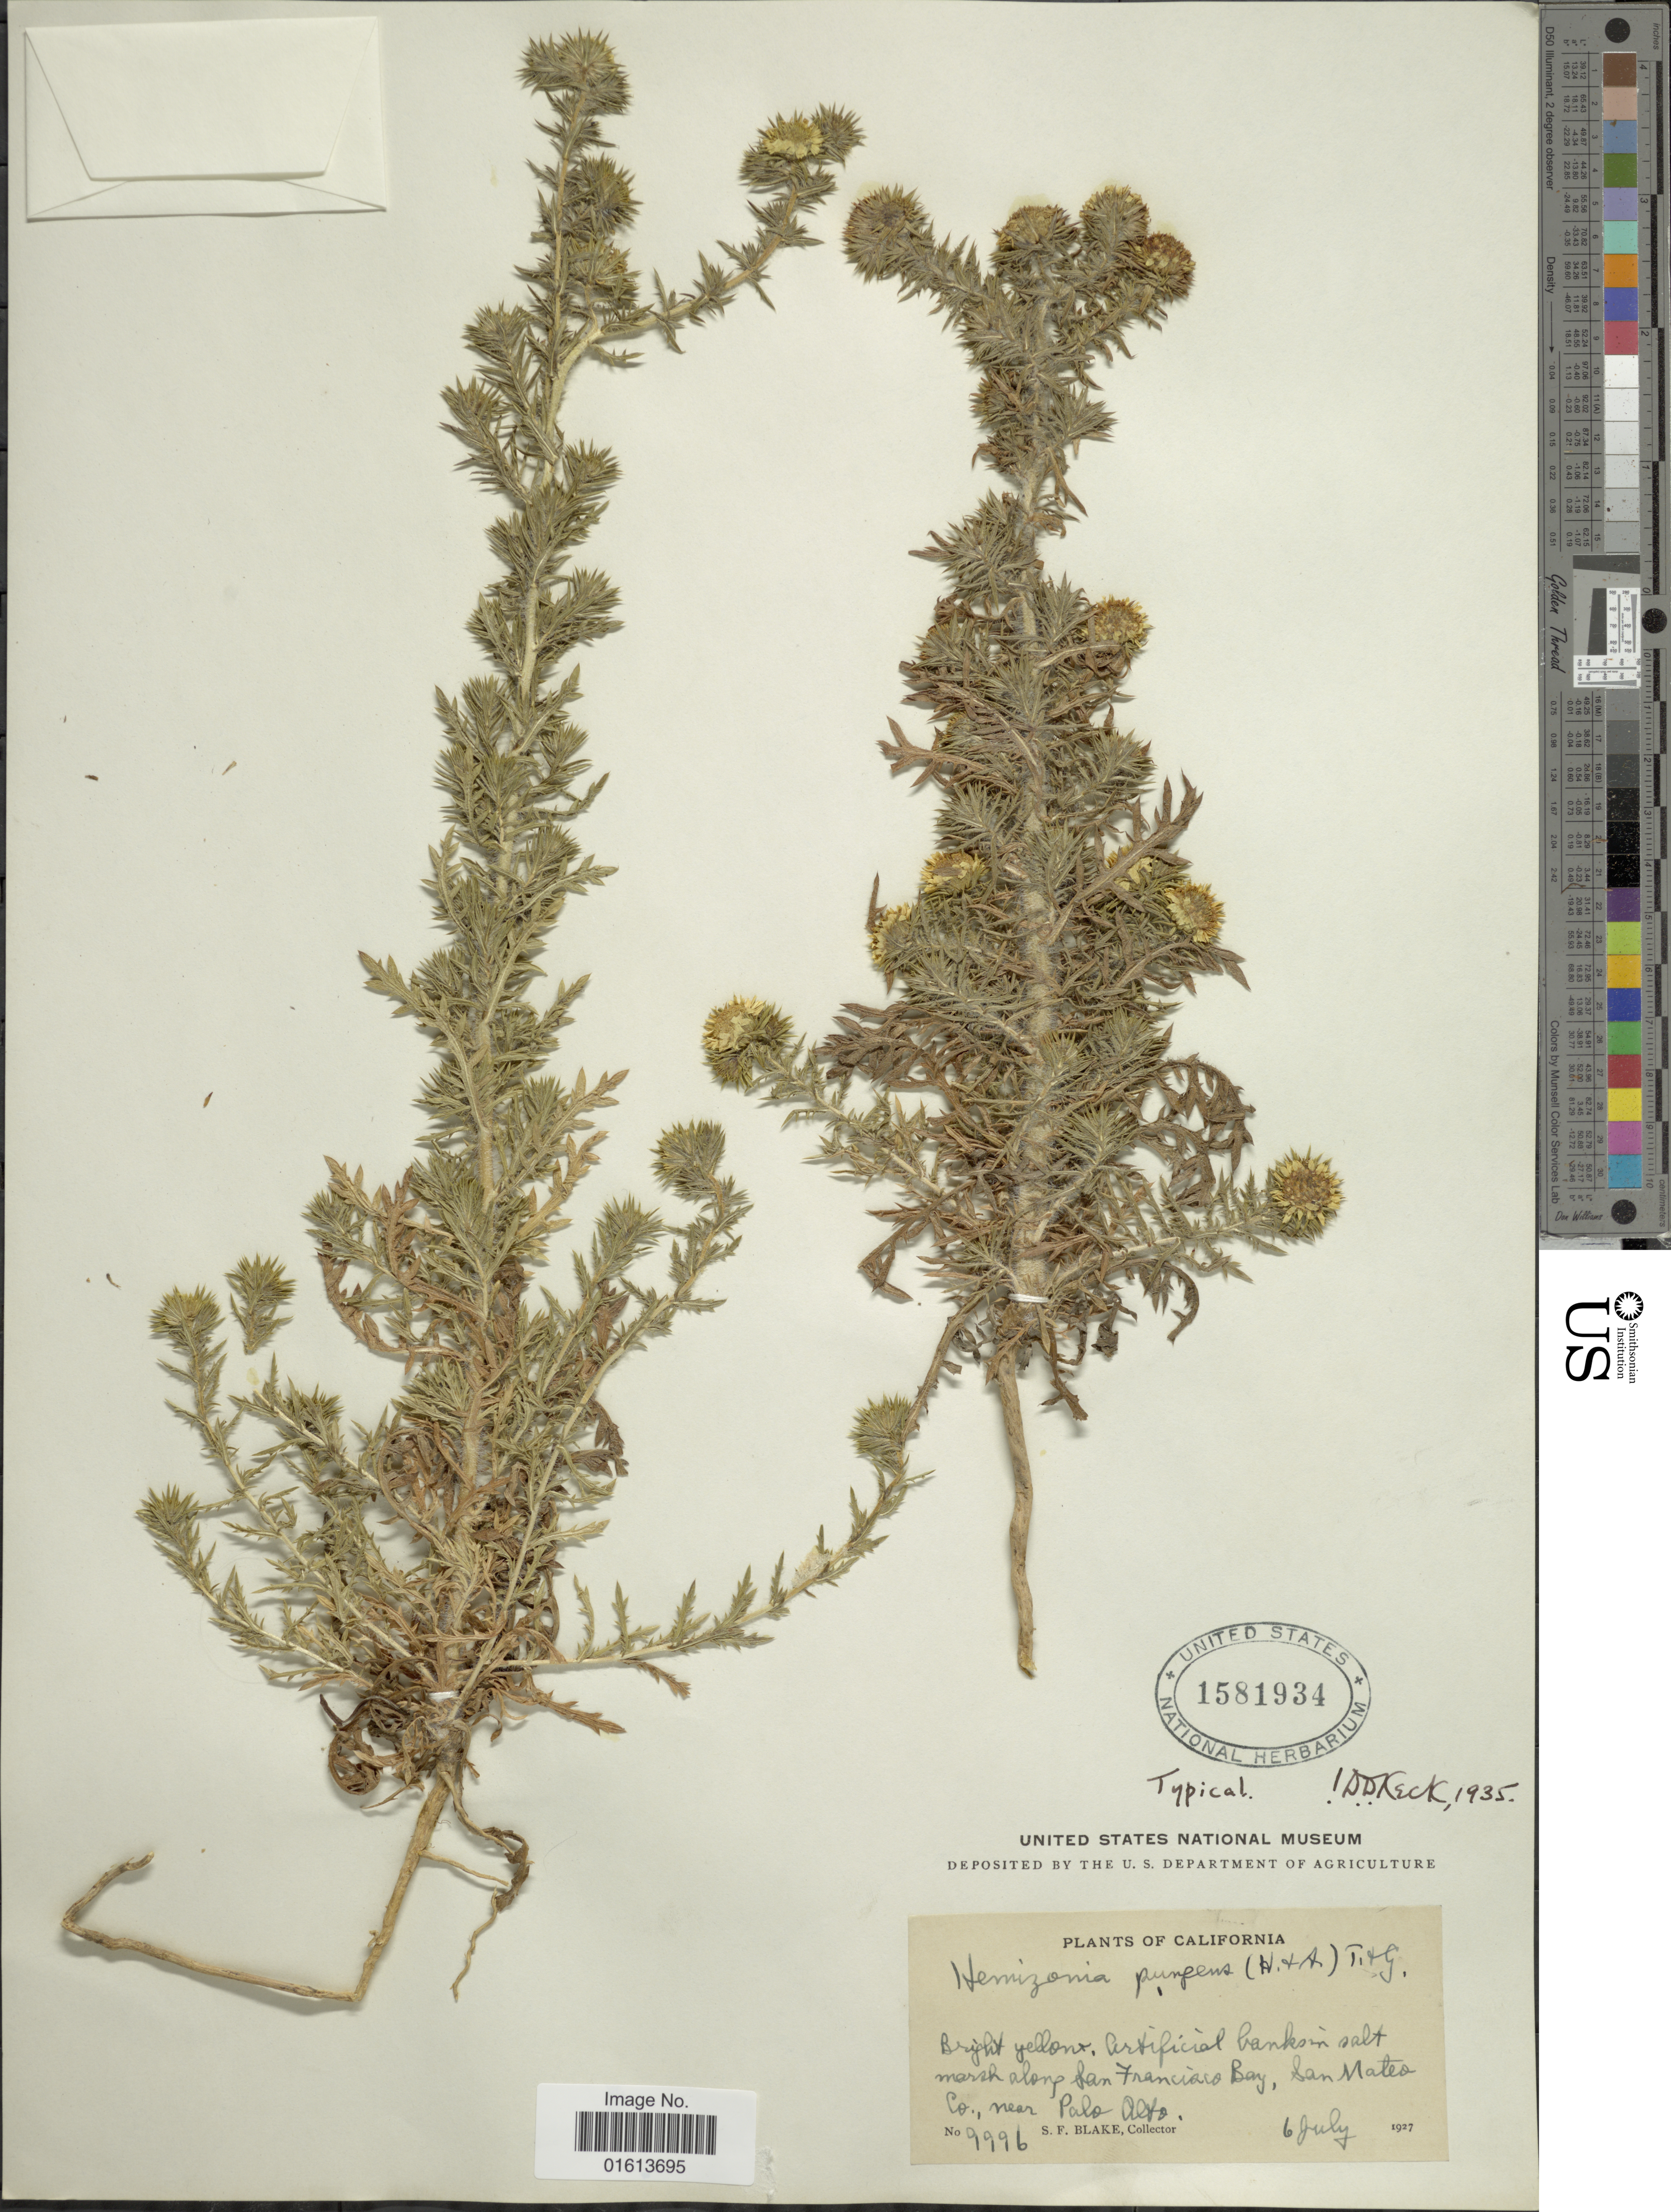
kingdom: Plantae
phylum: Tracheophyta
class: Magnoliopsida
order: Asterales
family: Asteraceae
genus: Centromadia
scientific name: Centromadia pungens subsp. pungens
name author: Hook. & Arn.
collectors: S. Blake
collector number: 9996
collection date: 1927-07-06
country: United States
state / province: California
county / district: San Francisco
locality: California. Artificial banks in salt marsh along San Francisco Bay, San Mateo Co. near Palo Alto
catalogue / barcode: US 1581934